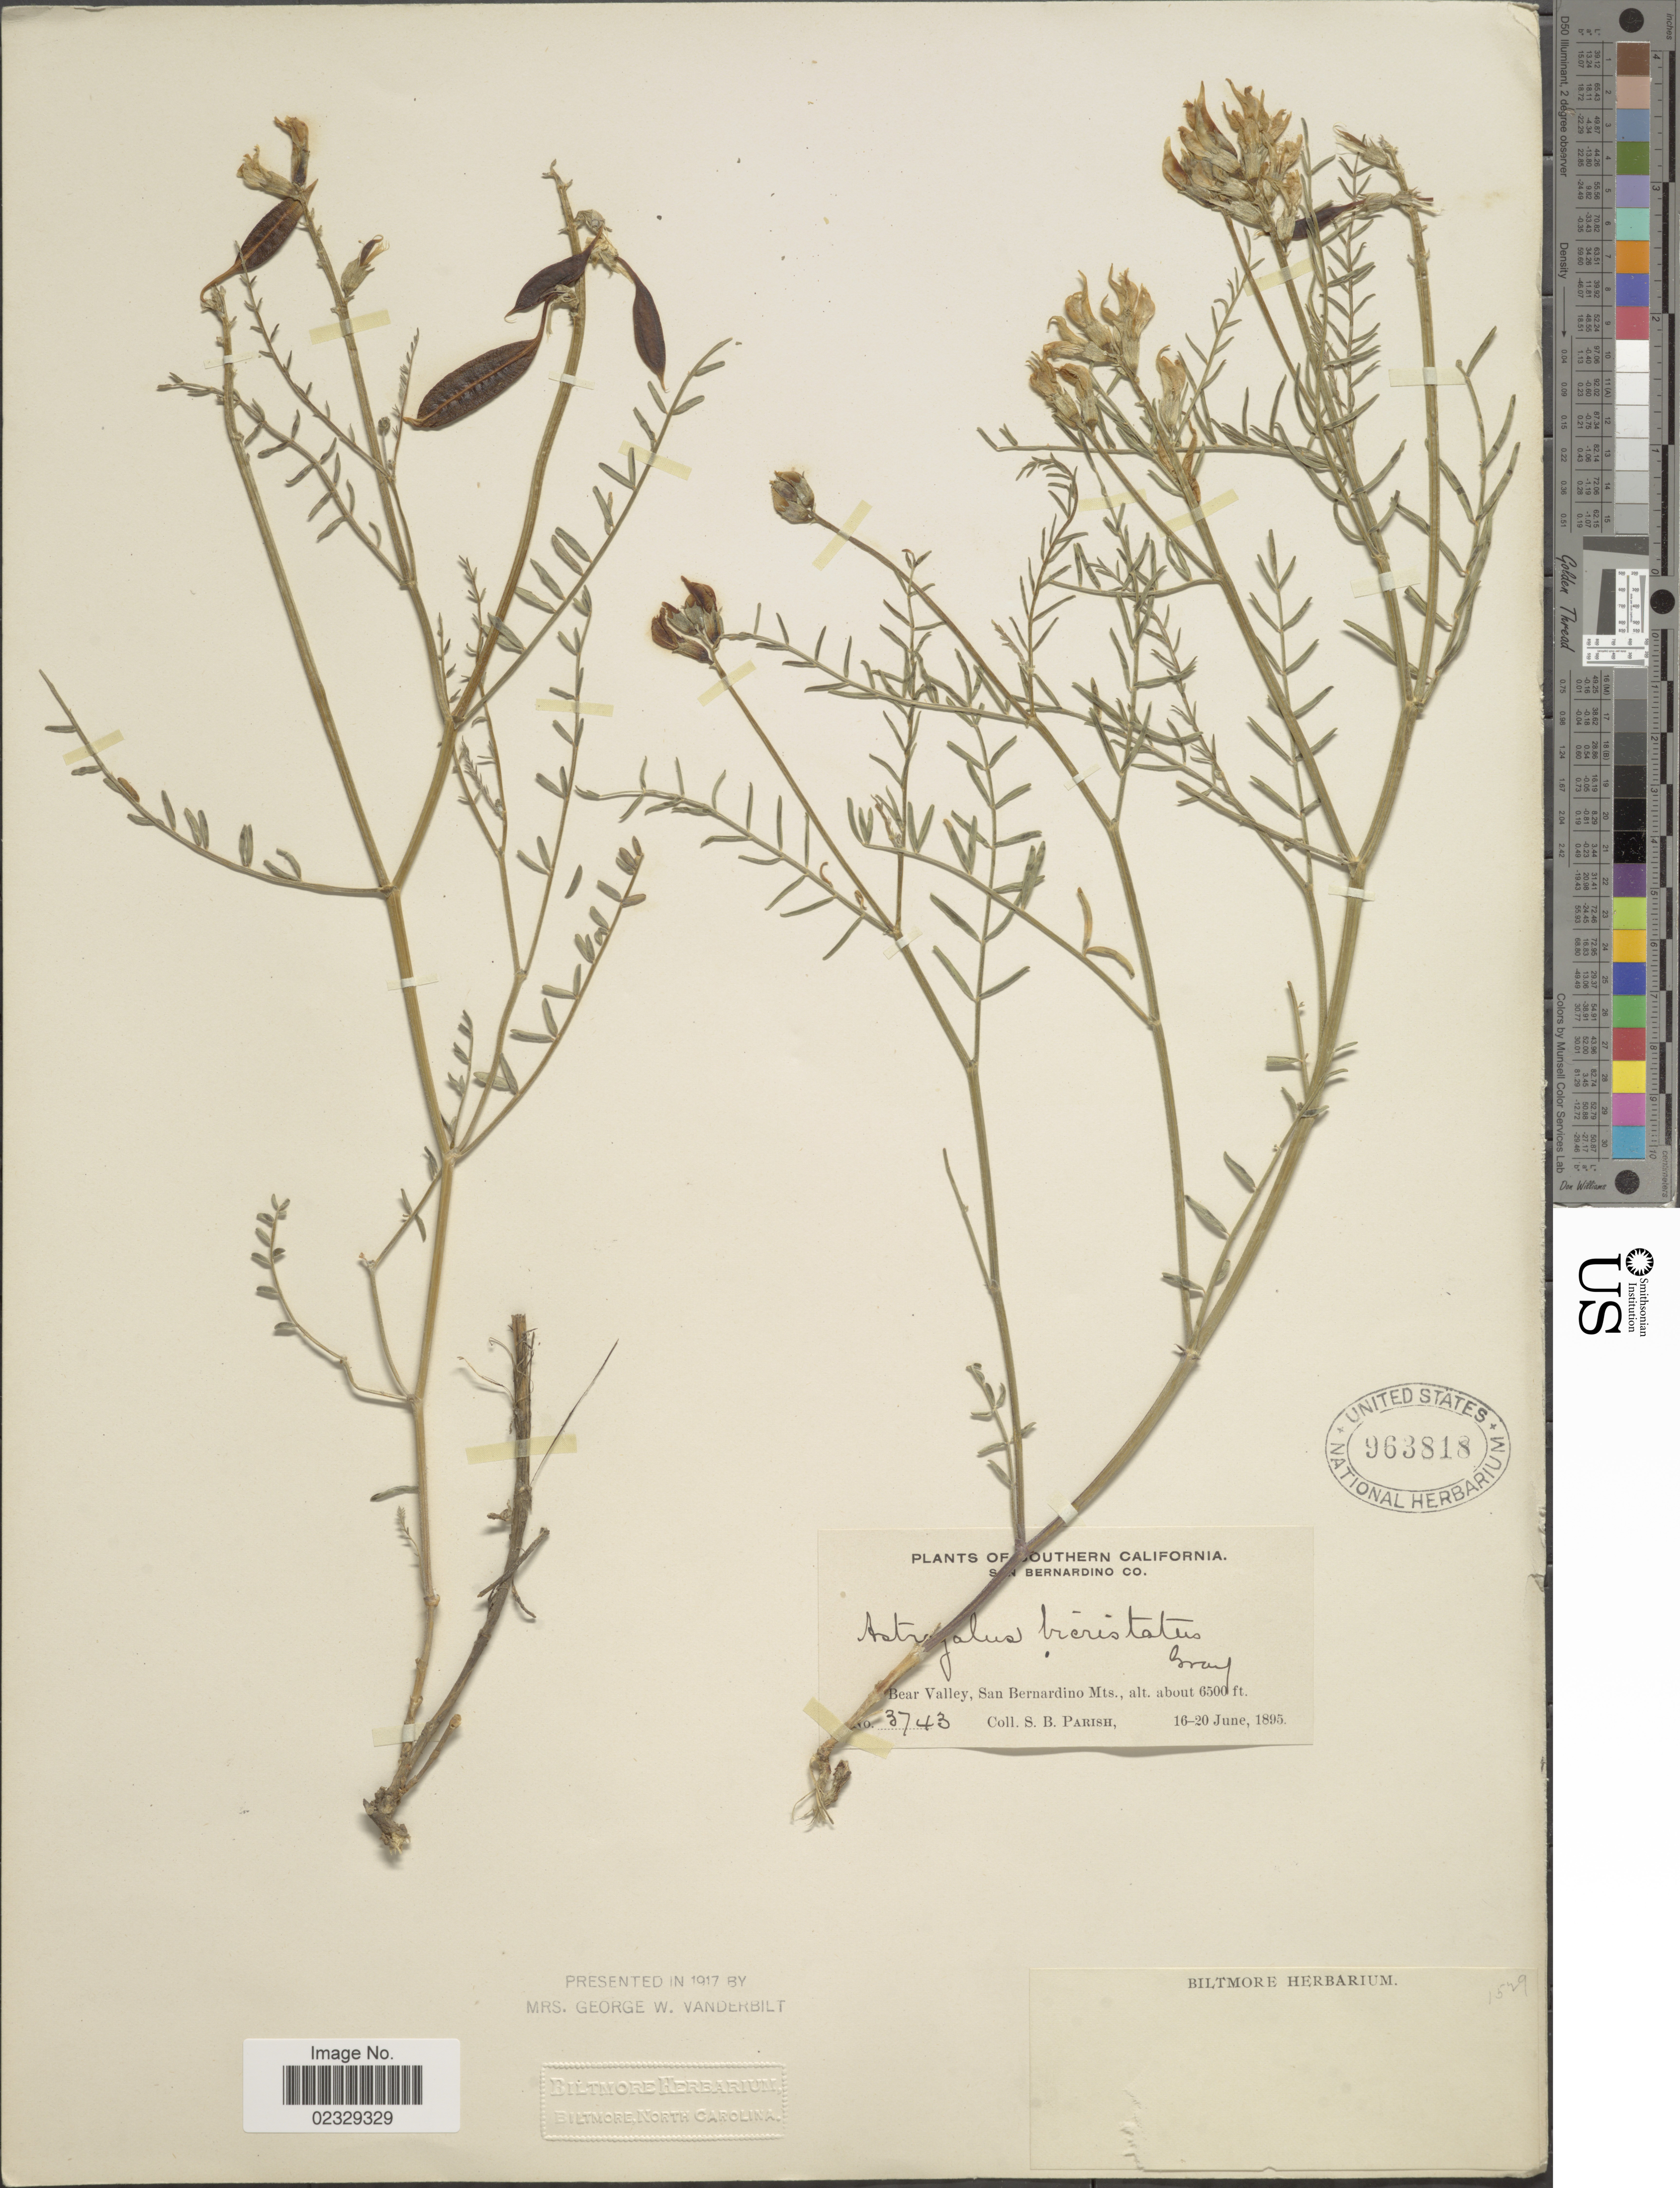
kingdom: Plantae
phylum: Tracheophyta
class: Magnoliopsida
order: Fabales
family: Fabaceae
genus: Astragalus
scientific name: Astragalus bicristatus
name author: A. Gray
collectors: S. B. Parish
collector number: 3743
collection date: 1895-06-16/1895-06-20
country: United States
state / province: California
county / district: San Bernardino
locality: Southern California, San Bernardino Co, Bear Valley, San Bernardino Mts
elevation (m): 1981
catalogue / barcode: US 963818